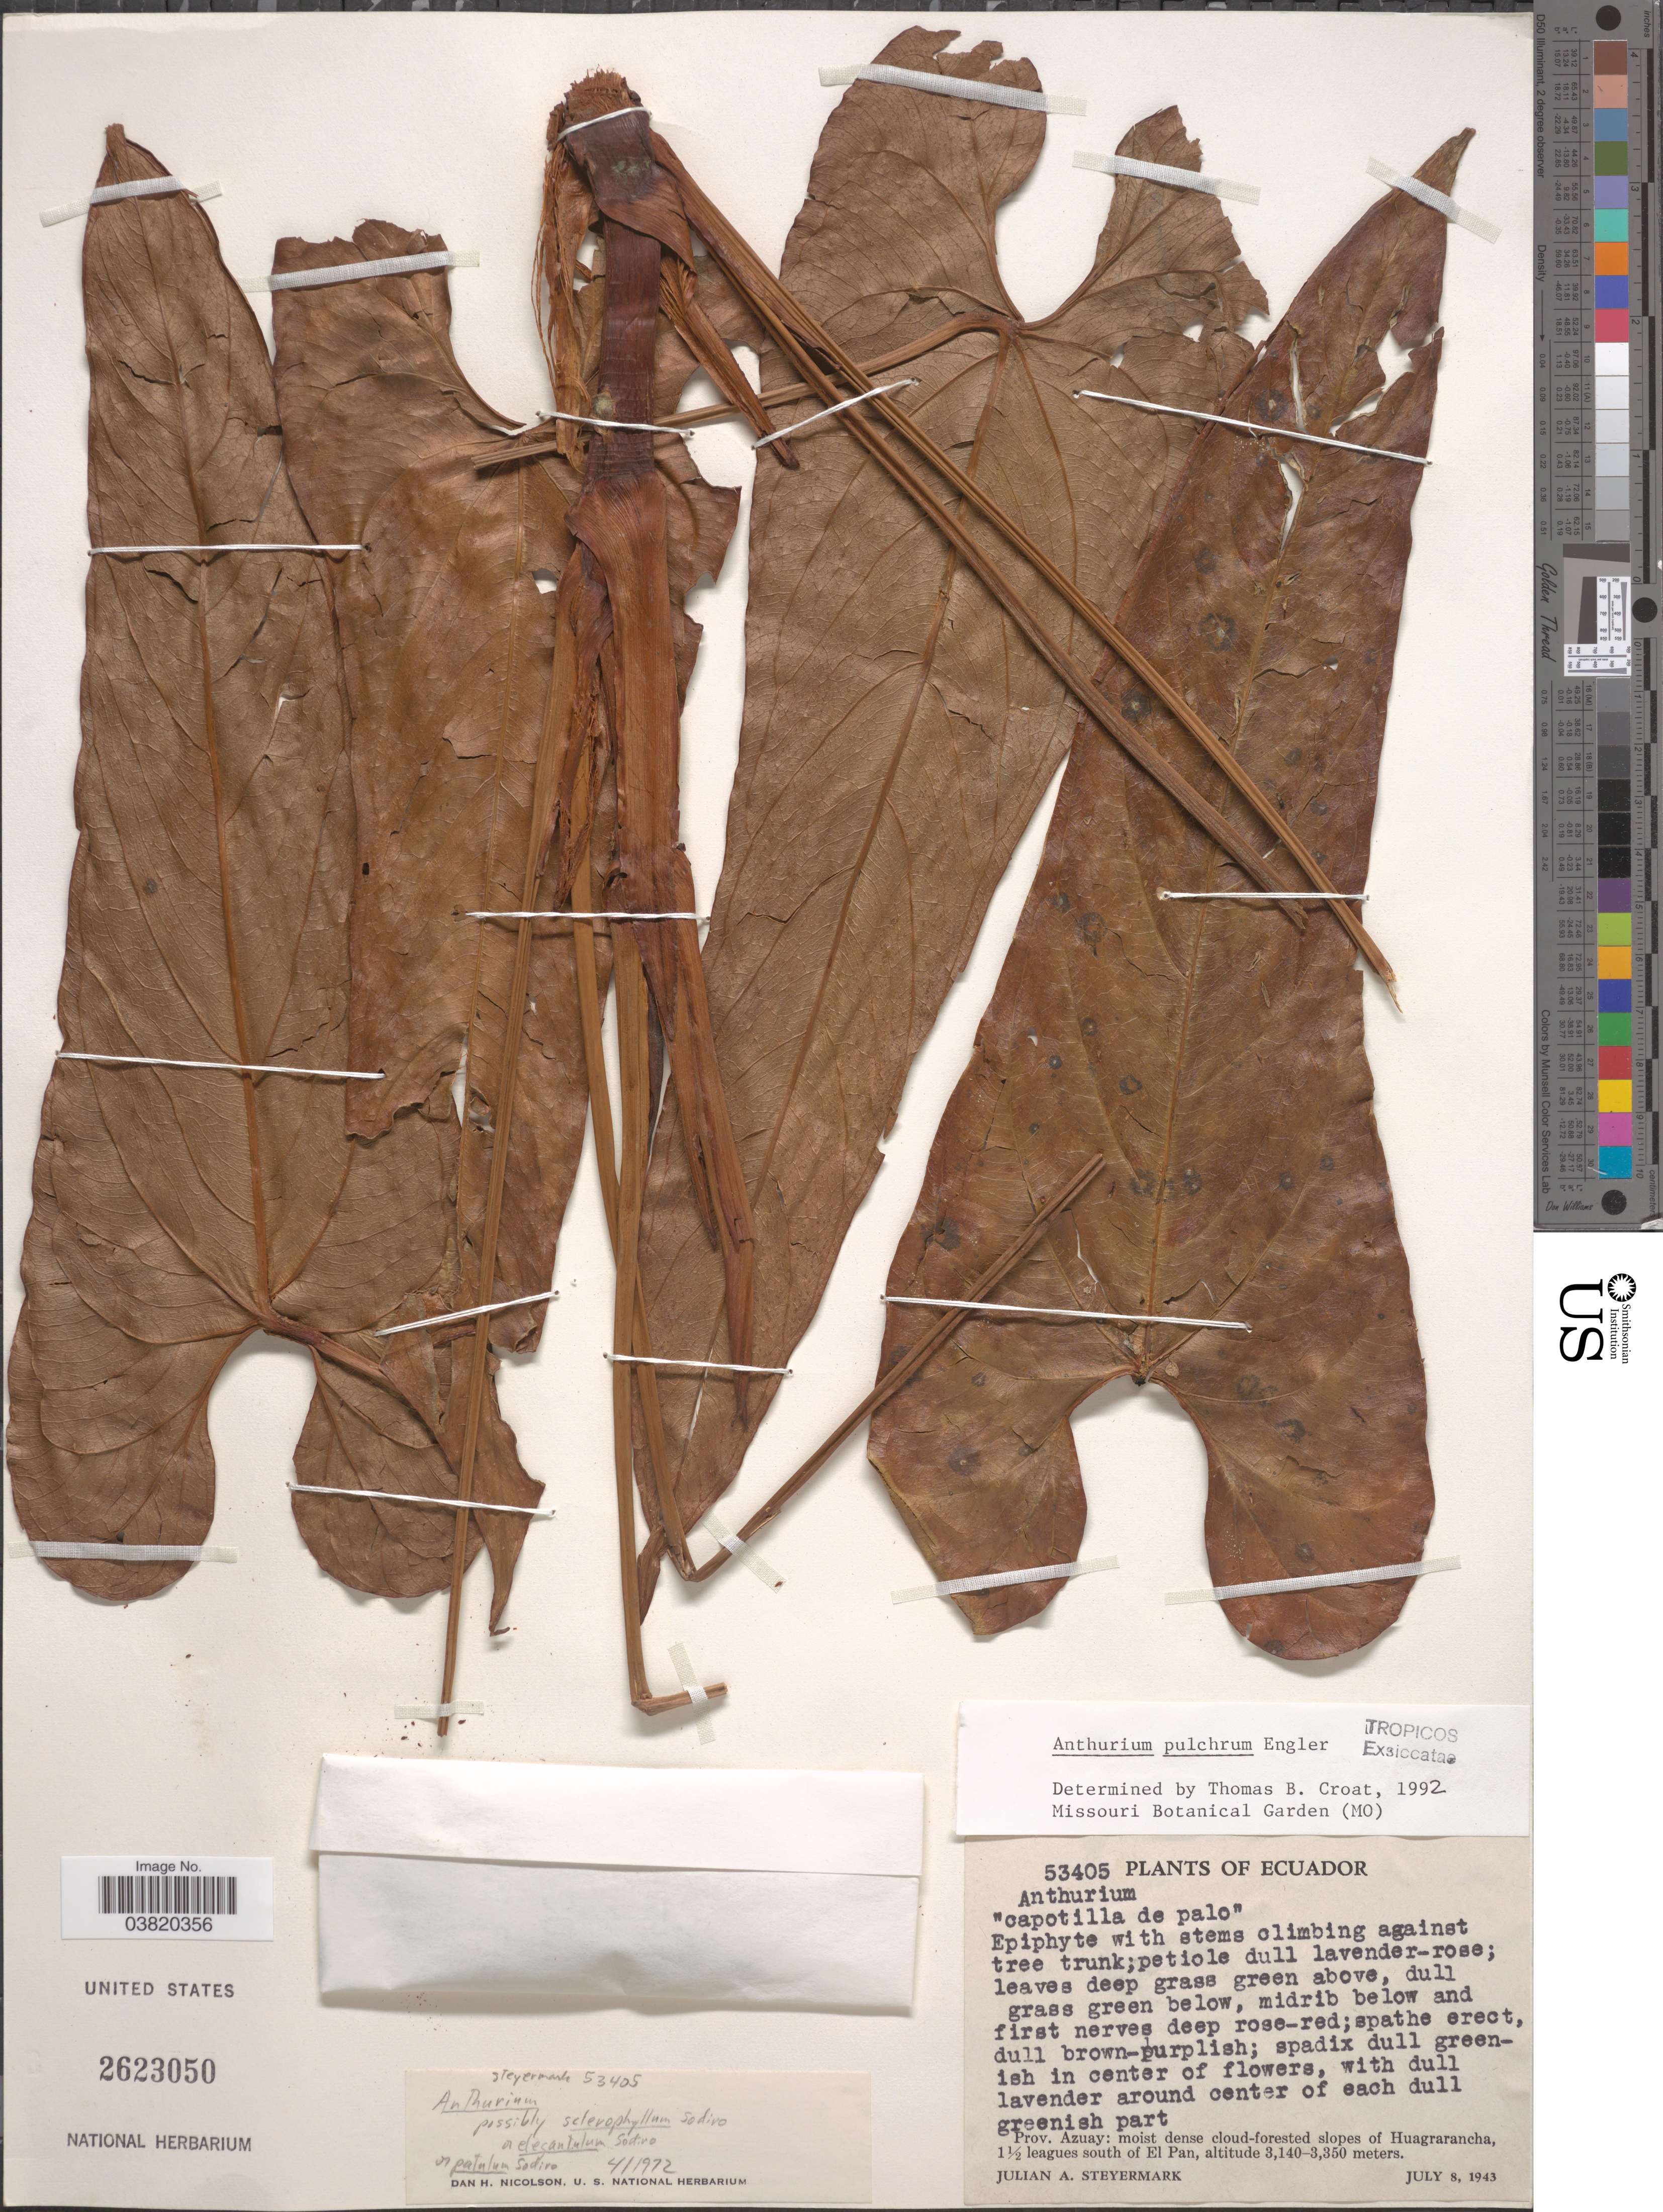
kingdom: Plantae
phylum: Tracheophyta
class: Liliopsida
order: Alismatales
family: Araceae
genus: Anthurium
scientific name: Anthurium pulchrum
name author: N.E. Br.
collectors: J. Steyermark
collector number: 53405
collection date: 1943-07-08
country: Ecuador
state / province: Azuay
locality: Slopes of Huagrarancha, 1½ leagues south of El Pan.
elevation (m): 3140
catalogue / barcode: US 2623050